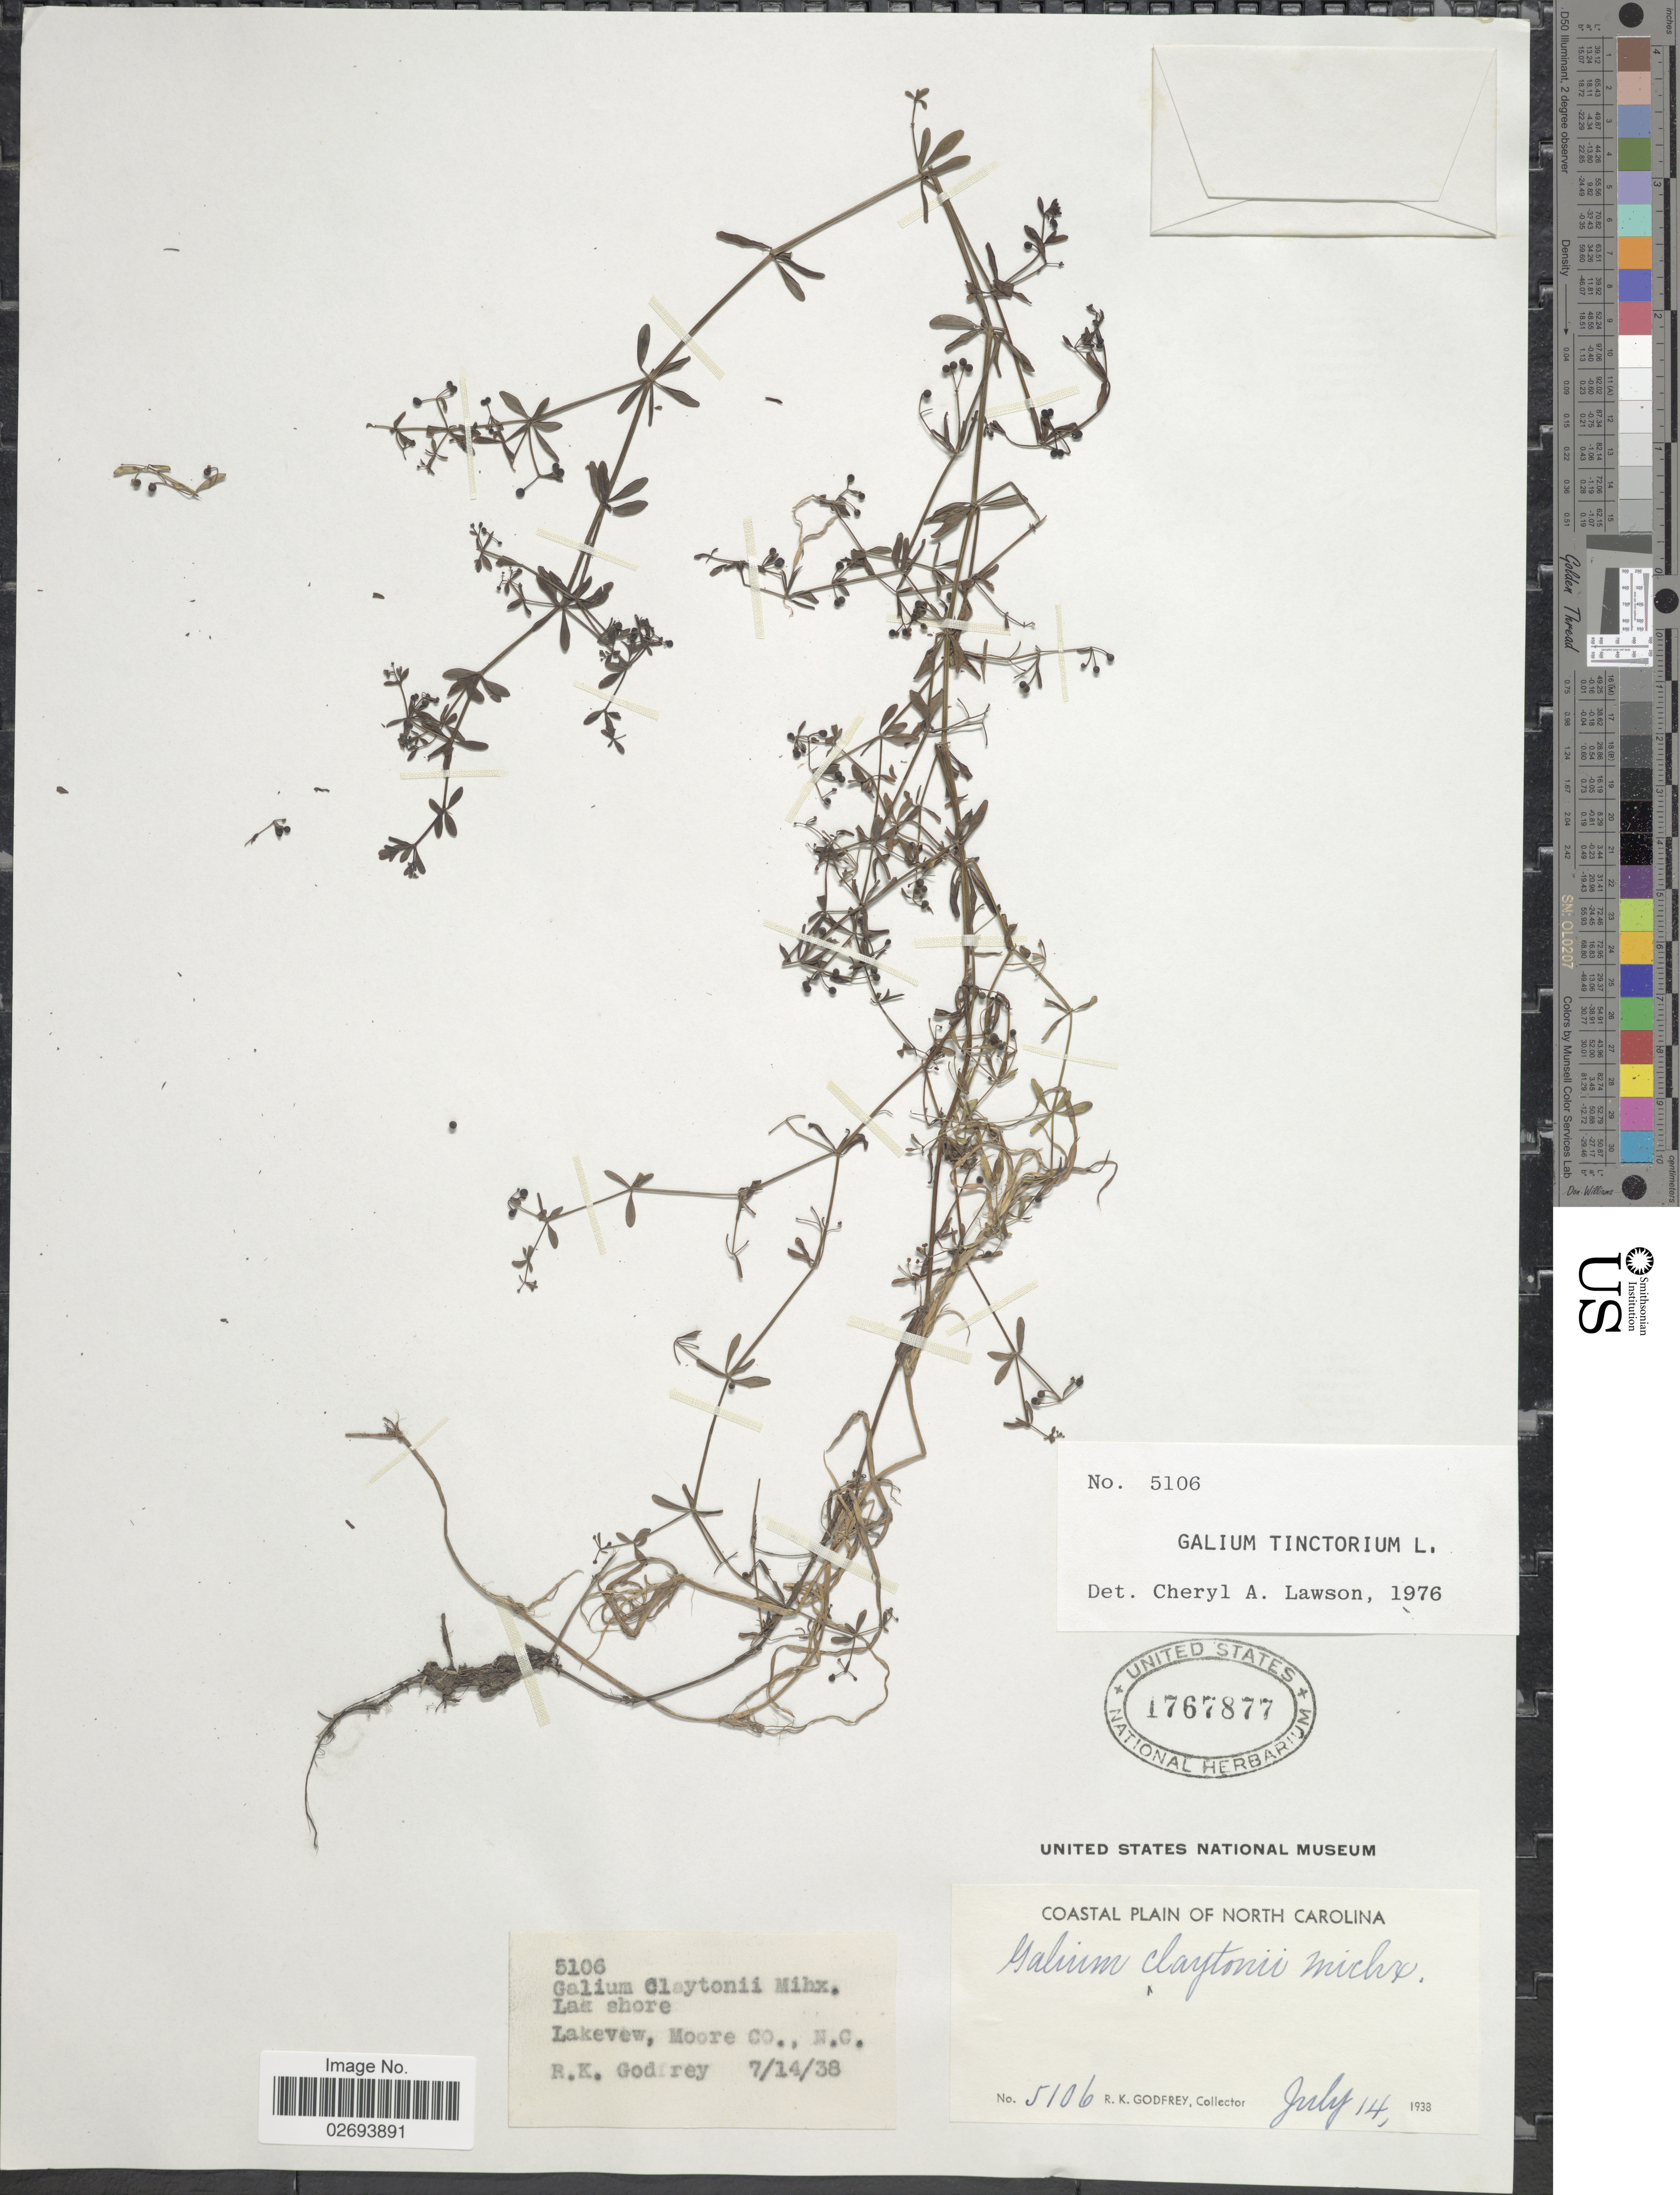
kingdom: Plantae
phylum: Tracheophyta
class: Magnoliopsida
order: Gentianales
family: Rubiaceae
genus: Galium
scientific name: Galium tinctorium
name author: (L.) Scop.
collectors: R. K. Godfrey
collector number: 5106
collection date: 1938-07-14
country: United States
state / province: North Carolina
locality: Coastal Plain of North Carolina. Lakeview, Moore Co.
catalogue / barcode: US 1767877